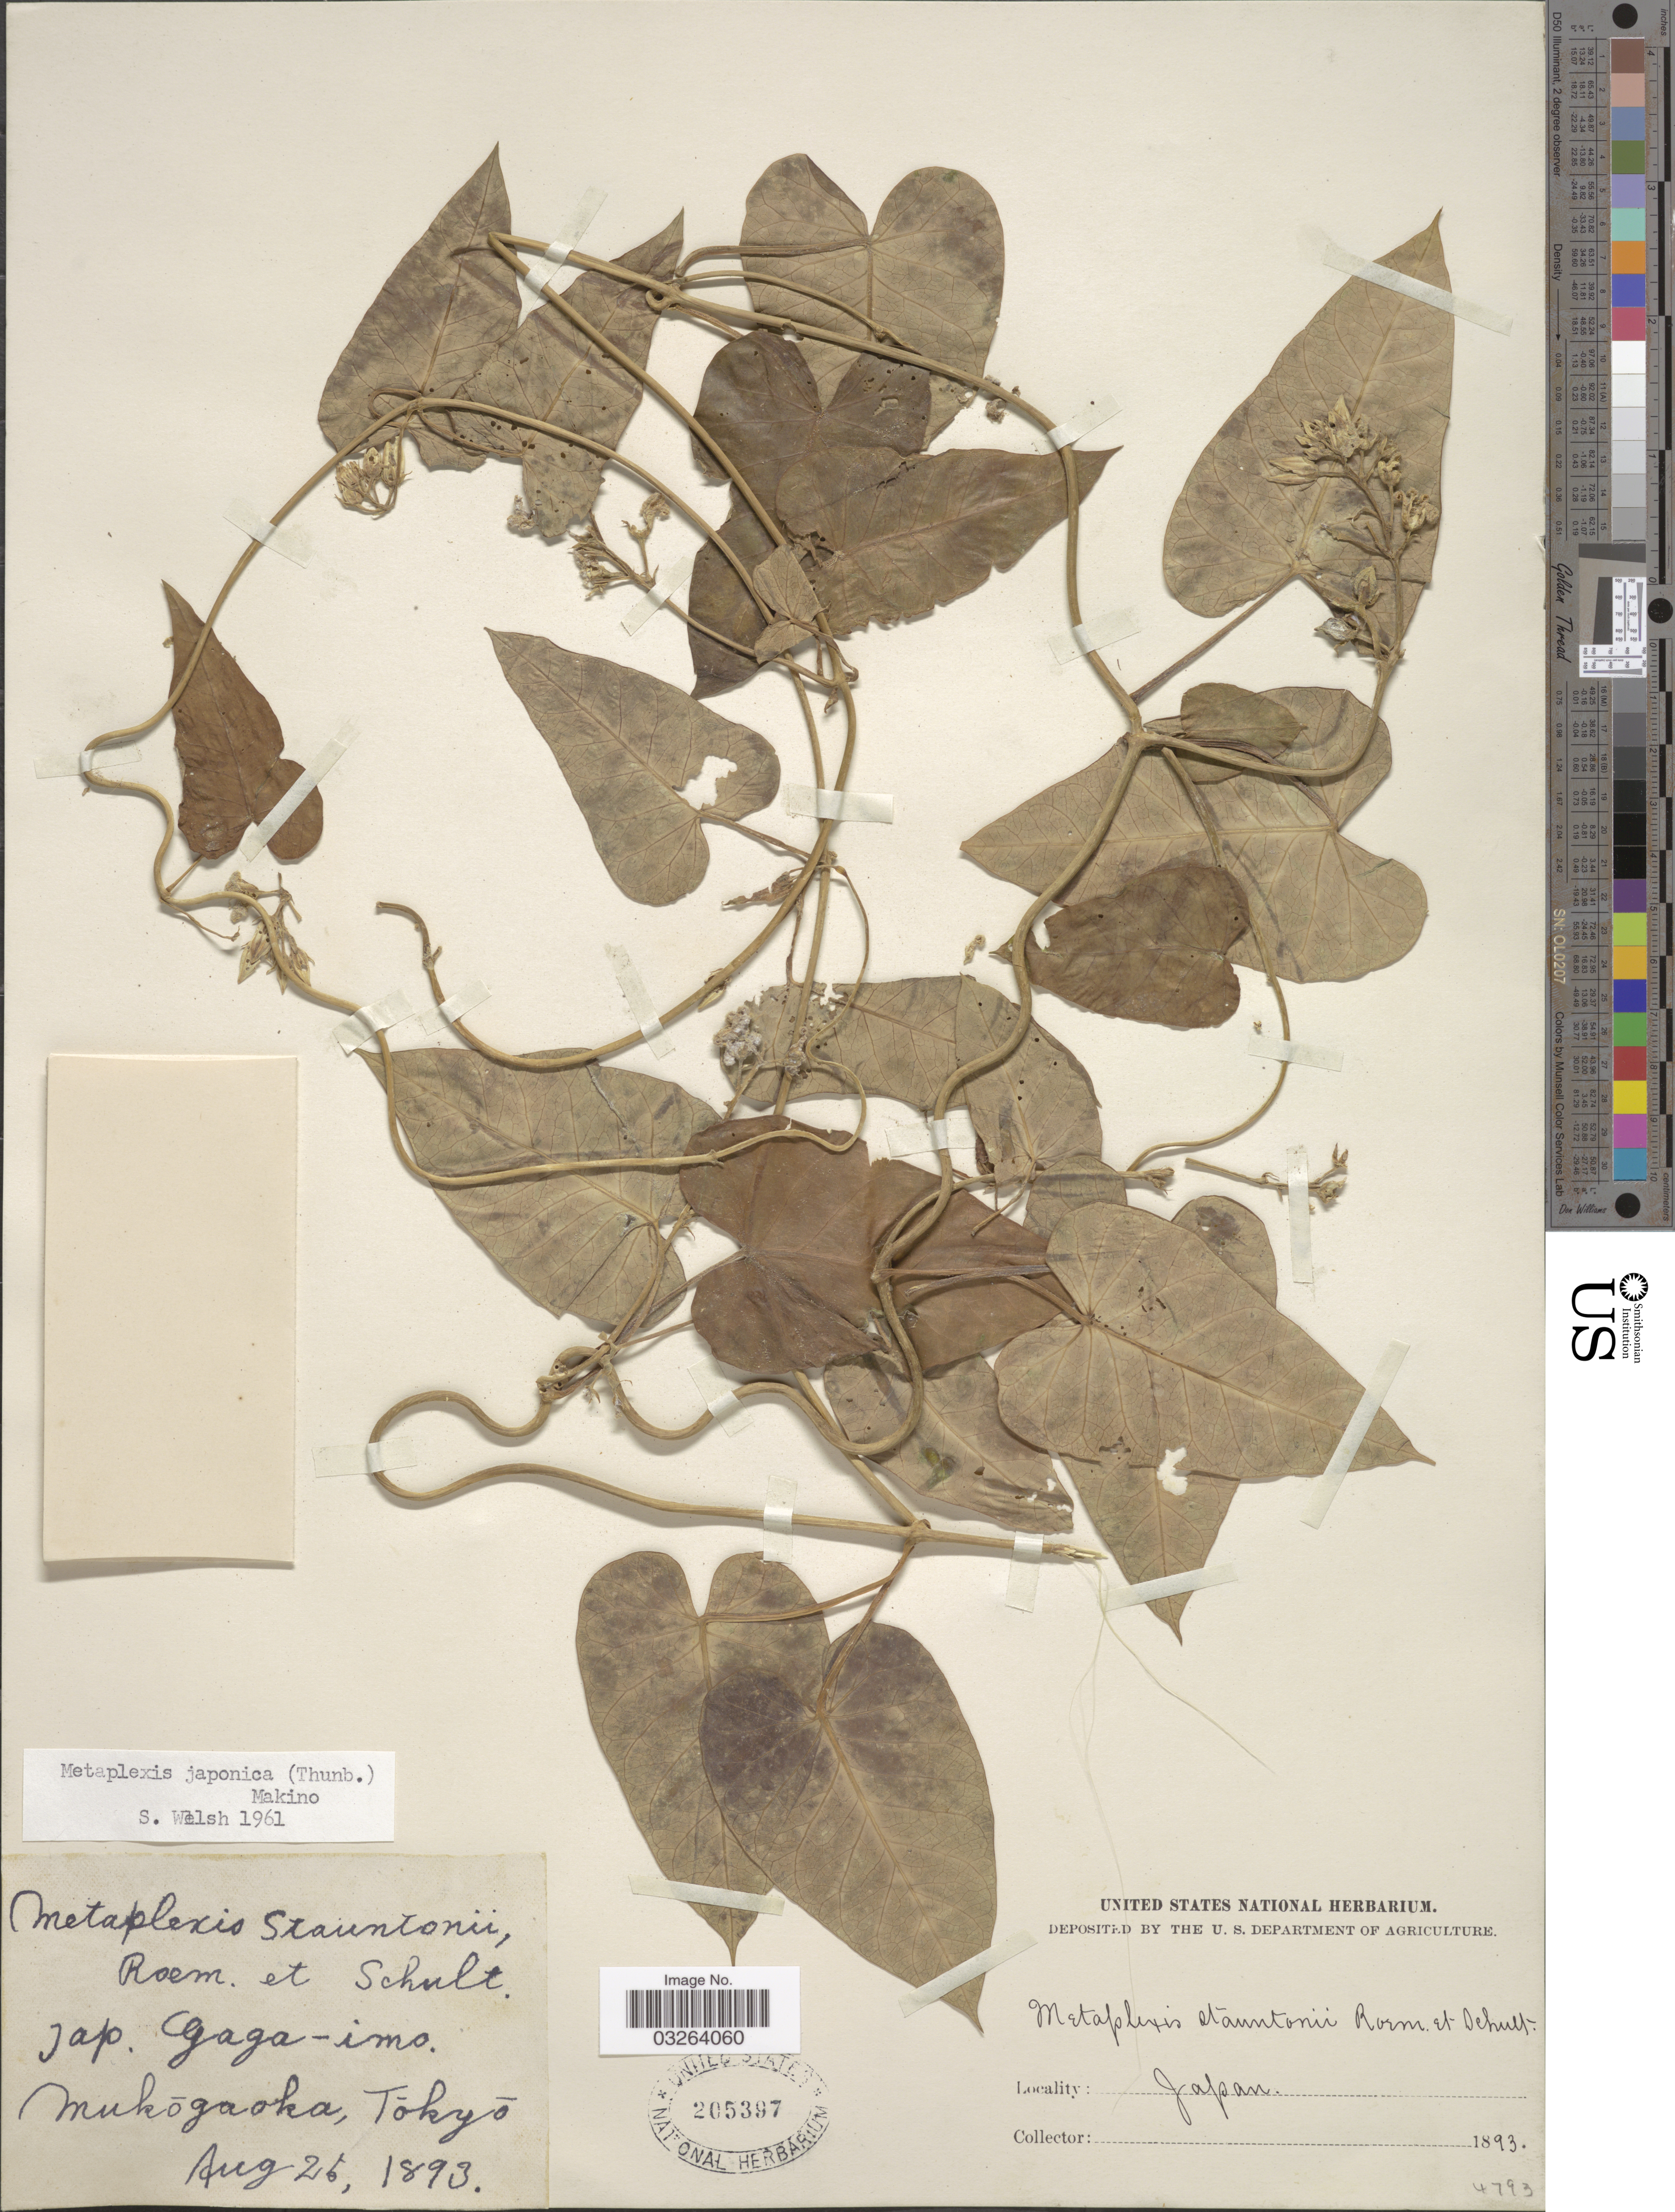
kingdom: Plantae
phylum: Tracheophyta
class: Magnoliopsida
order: Gentianales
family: Apocynaceae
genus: Metaplexis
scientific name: Metaplexis japonica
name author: (Thunb.) Makino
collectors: ex herb. United States National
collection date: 1893-08-26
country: Japan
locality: Mukógaoka, Tókyó.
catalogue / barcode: US 205397